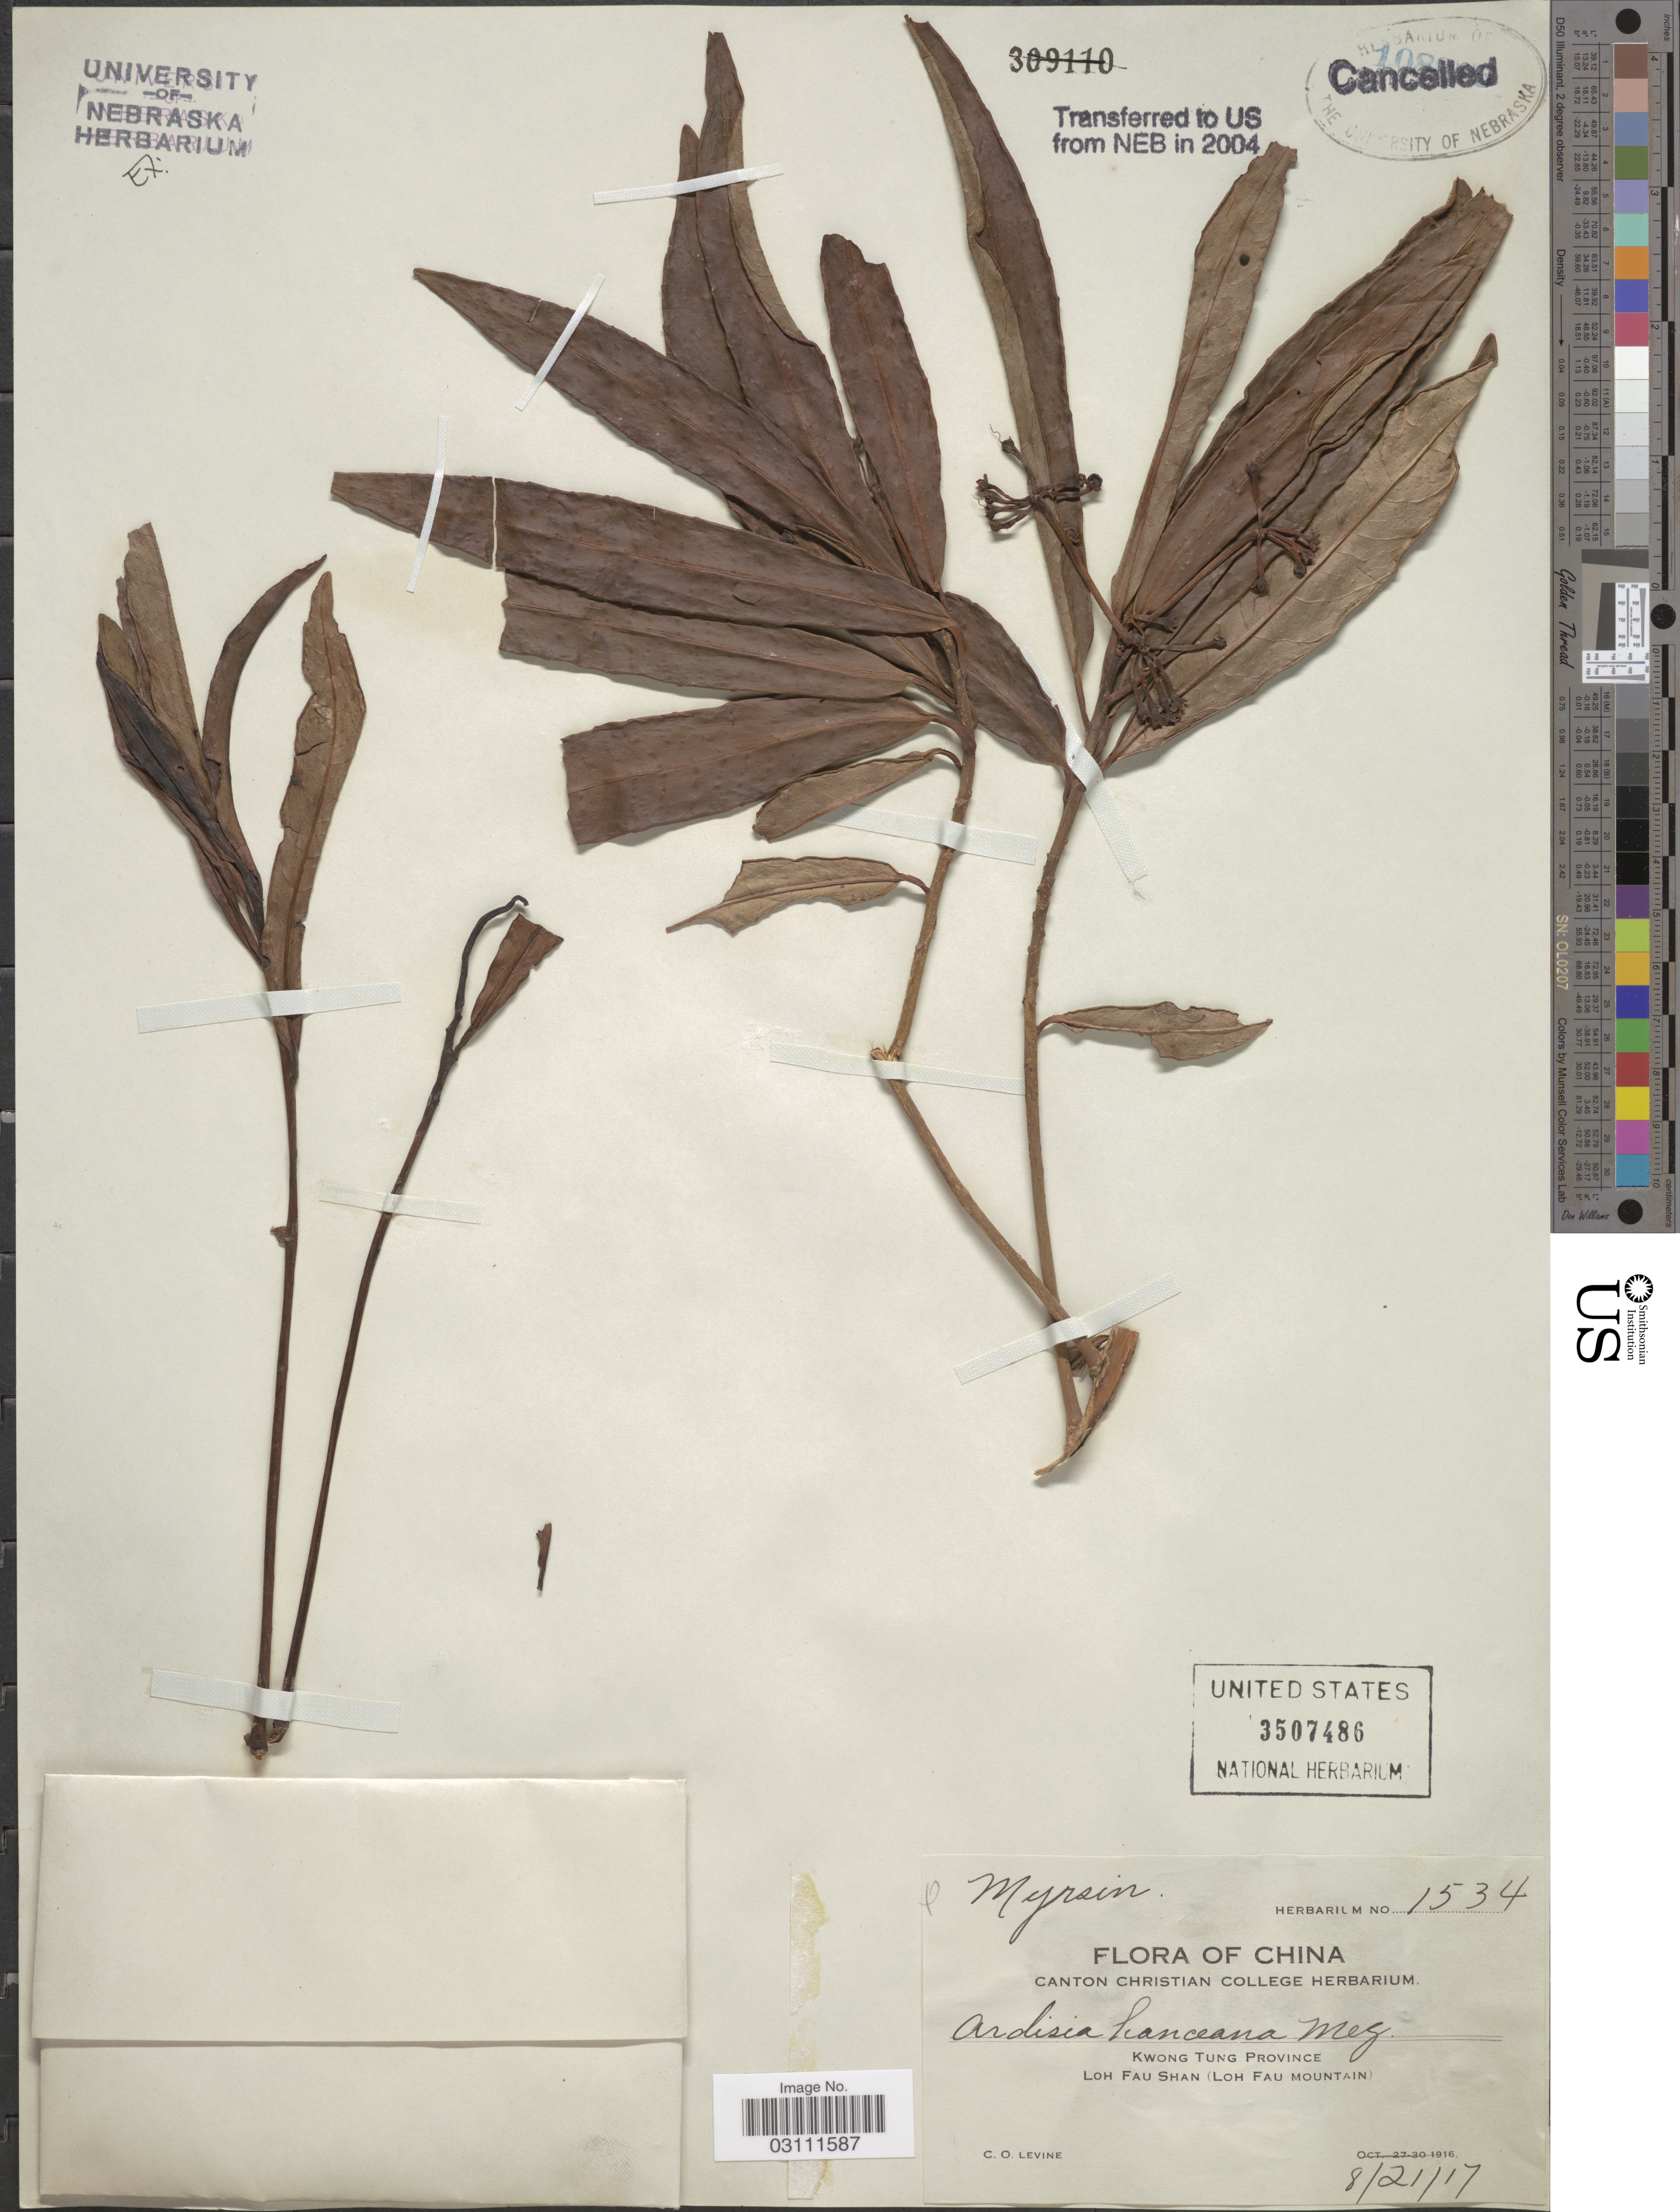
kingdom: Plantae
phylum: Tracheophyta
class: Magnoliopsida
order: Ericales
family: Primulaceae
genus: Ardisia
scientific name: Ardisia hanceana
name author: Mez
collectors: C. O. Levine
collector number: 1534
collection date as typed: Transcribed d/m/y: 21/8/17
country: China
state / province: Guangdong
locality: Kwong Tung Province, Loh Fau Shan (Loh Fau Mountain).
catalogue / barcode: US 3507486